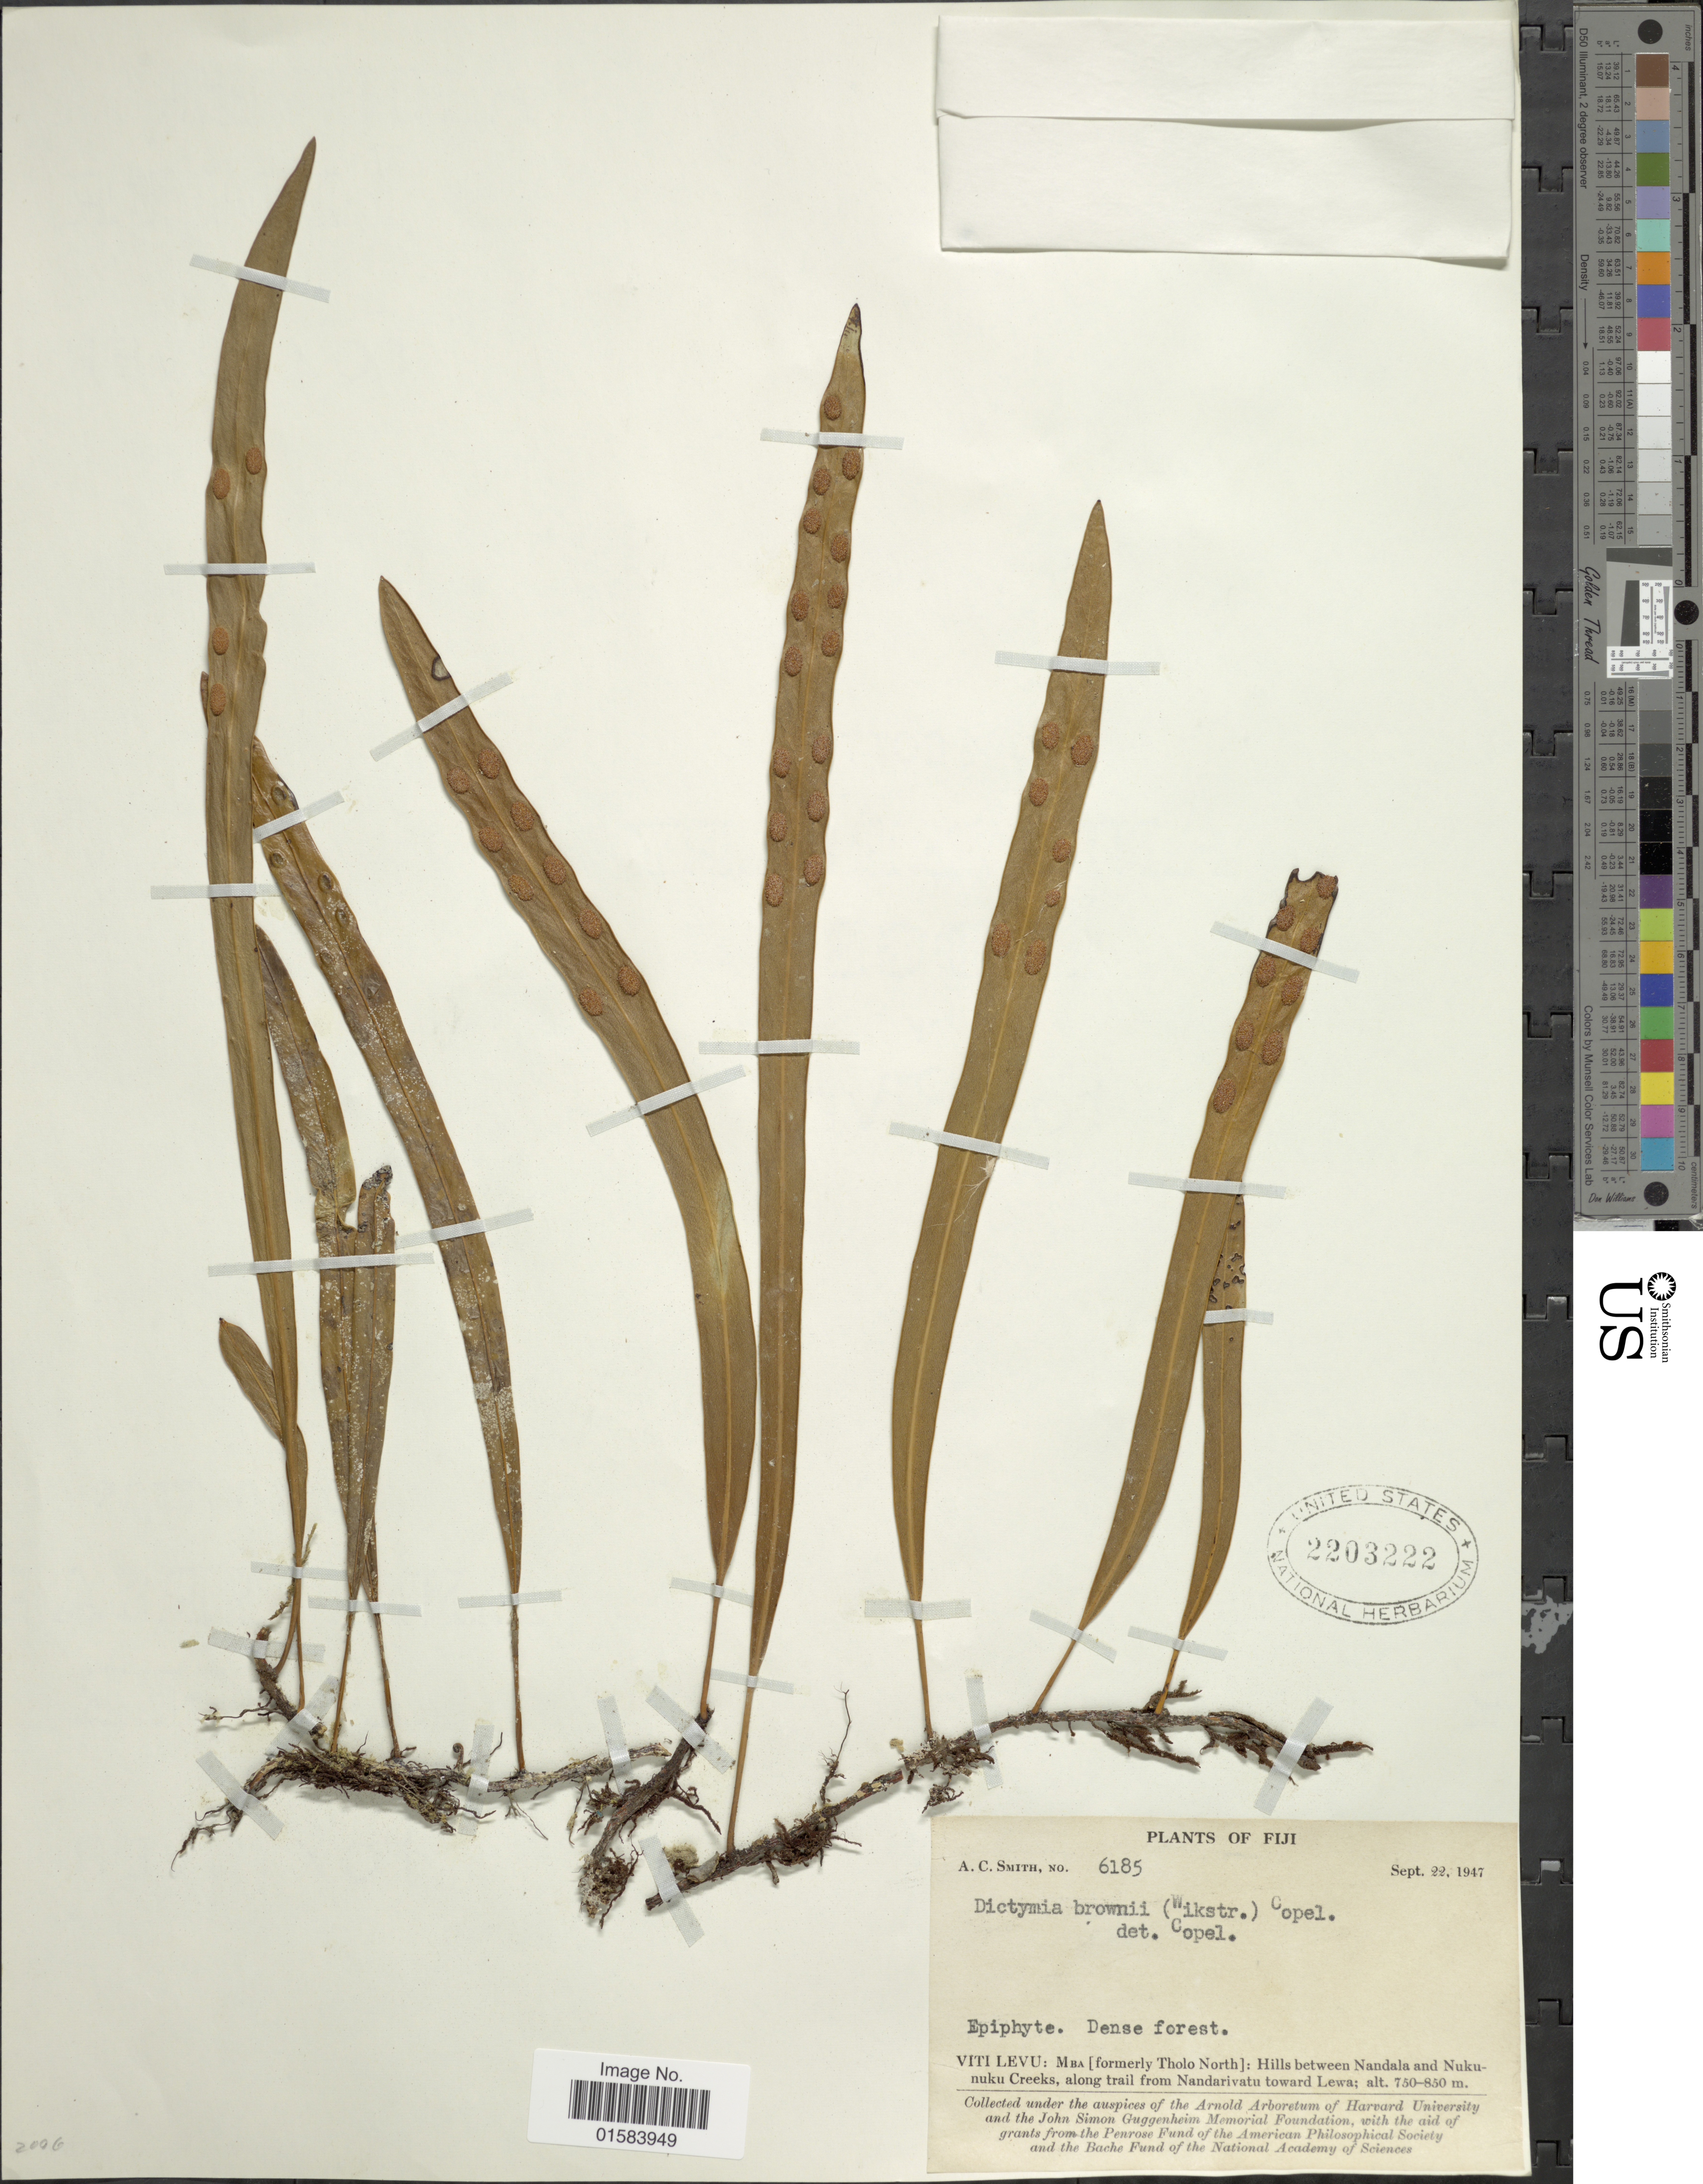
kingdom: Plantae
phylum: Tracheophyta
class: Polypodiopsida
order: Polypodiales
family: Polypodiaceae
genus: Dictymia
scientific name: Dictymia brownii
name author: (Wikstr.) Copel.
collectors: A. C. Smith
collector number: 6185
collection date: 1947-09-22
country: Fiji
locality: Viti Levu: Mba [formerly Tholo North]: Hills between Nandala and Nukunuku Creeks, along trail from Nandarivatu toward Lewa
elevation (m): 750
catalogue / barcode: US 2203222